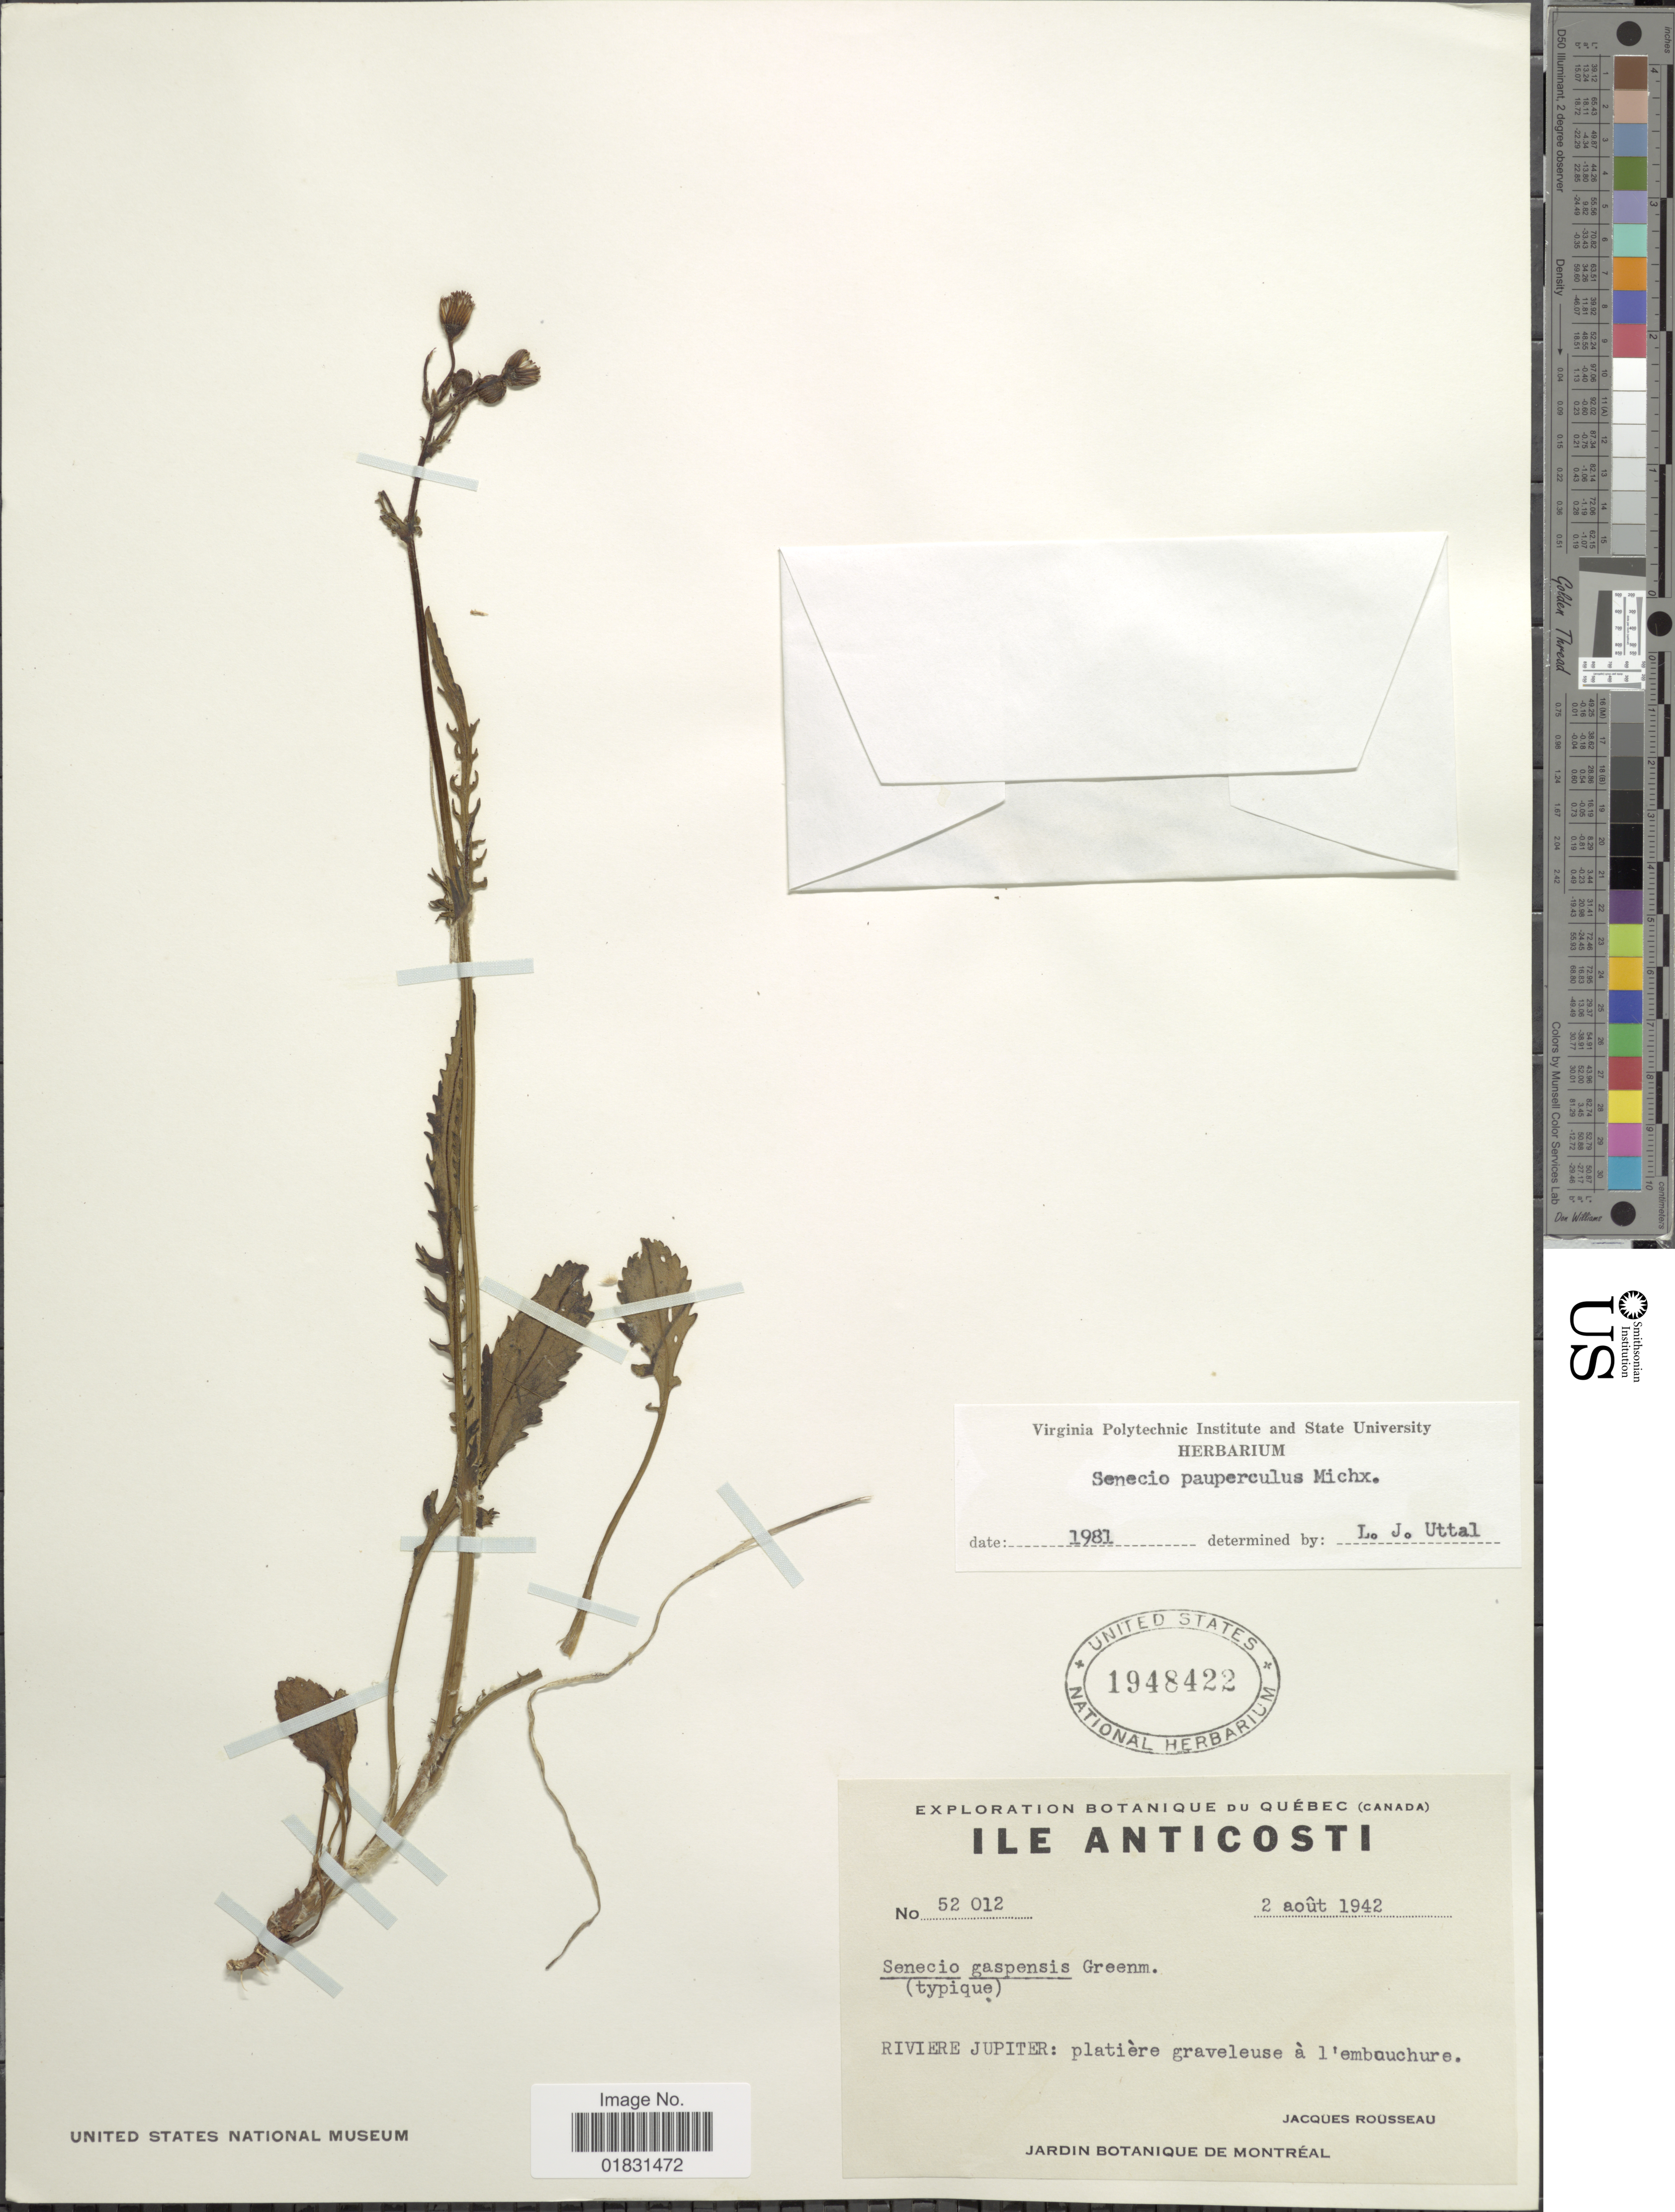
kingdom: Plantae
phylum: Tracheophyta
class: Magnoliopsida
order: Asterales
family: Asteraceae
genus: Packera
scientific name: Packera paupercula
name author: (Michx.) Á. Löve & D. Löve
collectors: J. Rousseau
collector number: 52012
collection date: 1942-08-02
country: Canada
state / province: Quebec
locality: Ile Anticosti, Riviere Jupiter: platière à l'embouchure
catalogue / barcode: US 1948422